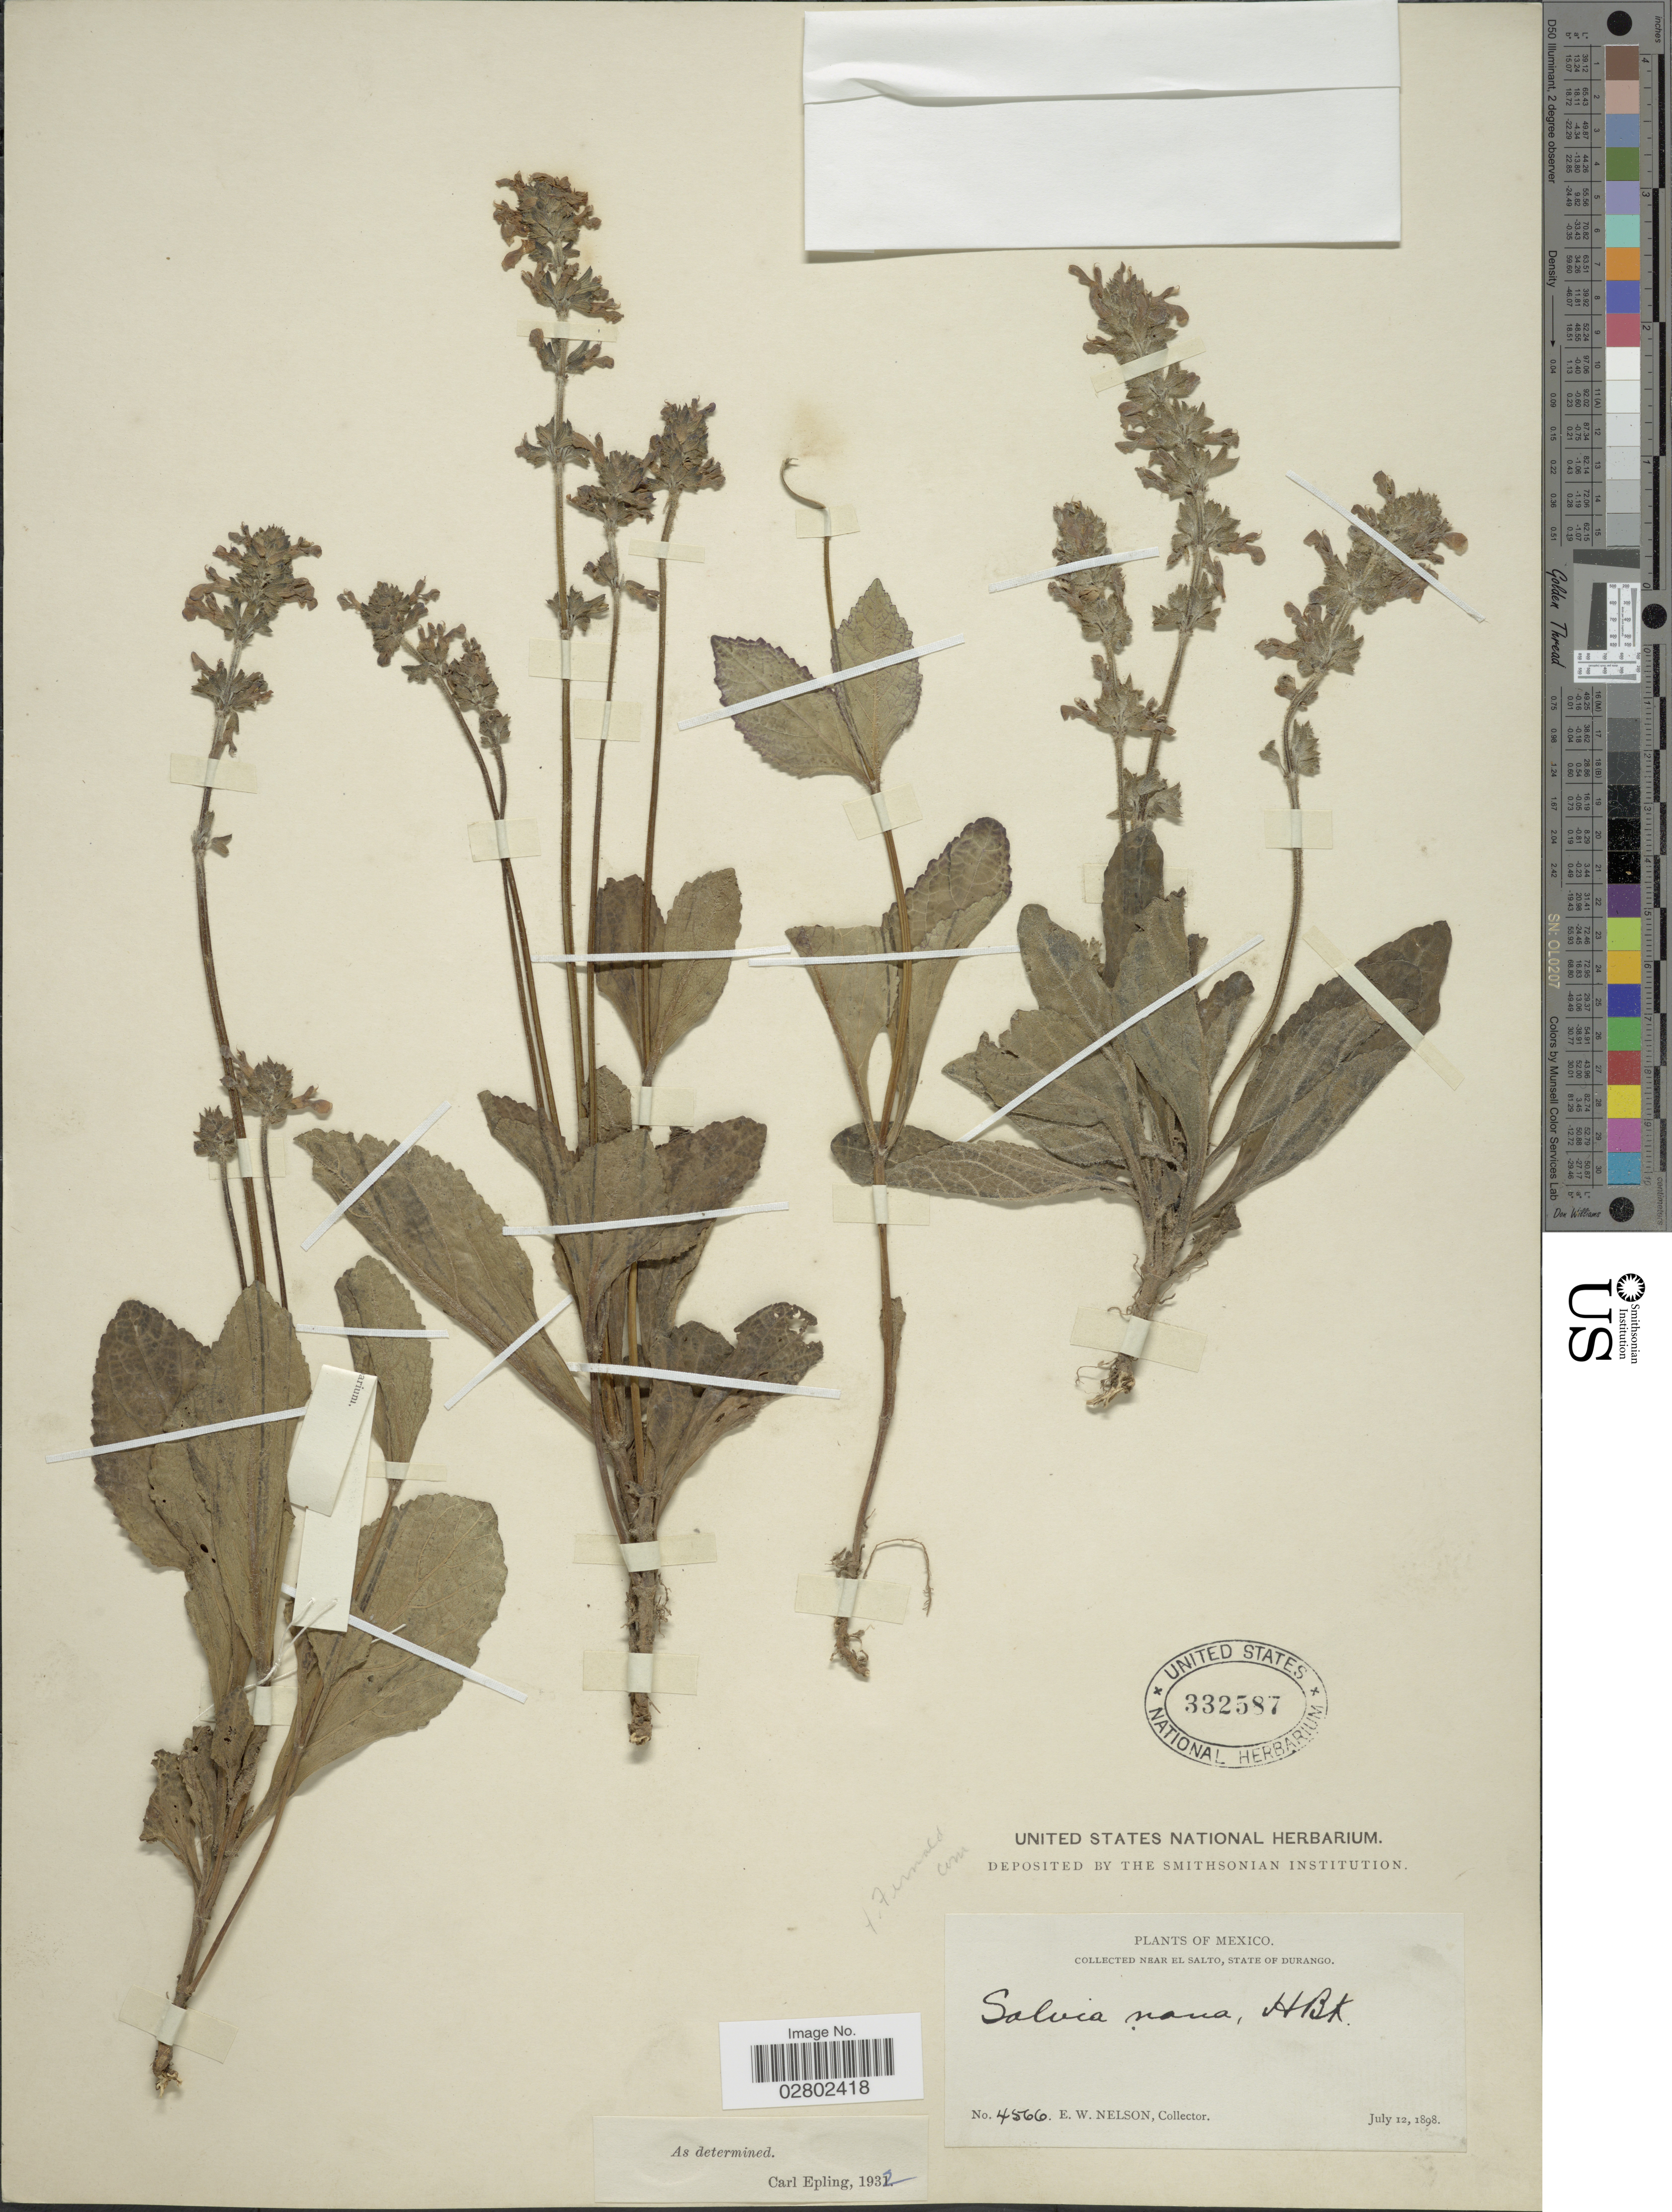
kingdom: Plantae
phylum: Tracheophyta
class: Magnoliopsida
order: Lamiales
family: Lamiaceae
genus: Salvia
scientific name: Salvia nana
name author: Kunth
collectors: E. W. Nelson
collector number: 4566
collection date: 1898-07-12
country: Mexico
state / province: Durango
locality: Near El Salto.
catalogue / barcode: US 332587